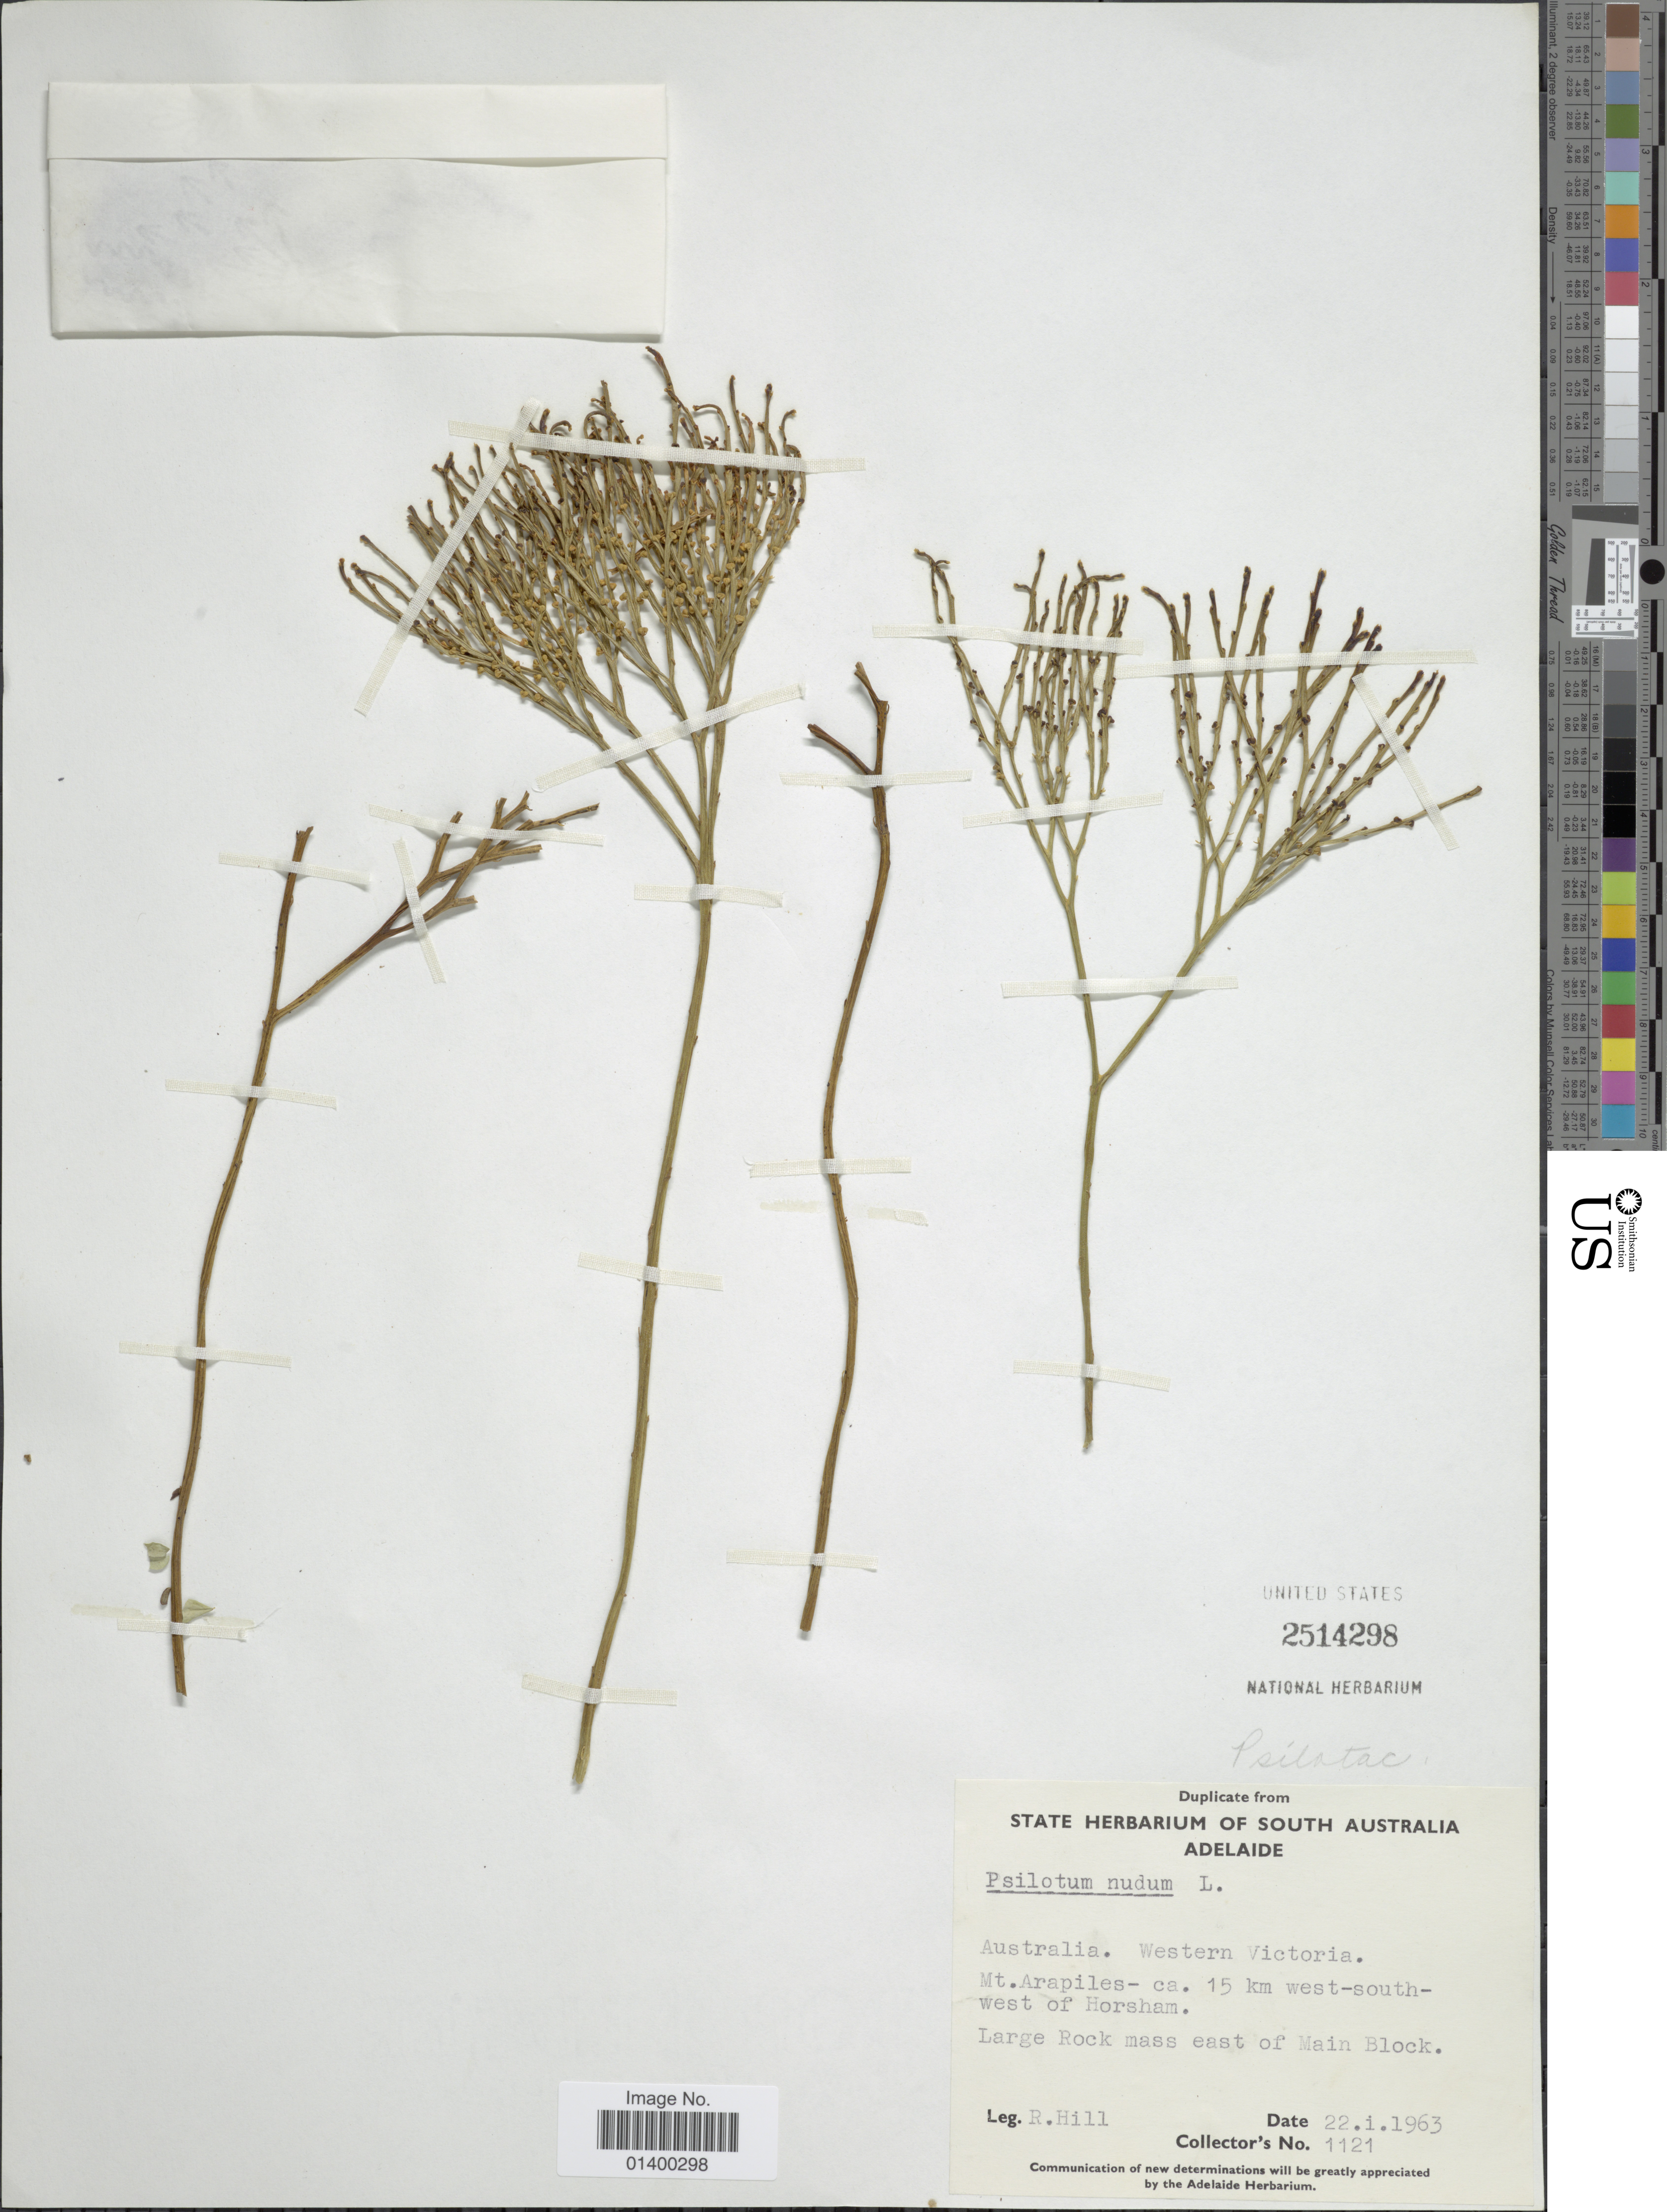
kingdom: Plantae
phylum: Tracheophyta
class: Polypodiopsida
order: Psilotales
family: Psilotaceae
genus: Psilotum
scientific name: Psilotum nudum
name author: (L.) P. Beauv.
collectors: R. Hill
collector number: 1121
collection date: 1963-01-22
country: Australia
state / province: Victoria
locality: Western Victoria, Mt. Arapiles - ca. 15 km west-south-west of Horsham, Large Rock Mass east of Main Block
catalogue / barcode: US 2514298